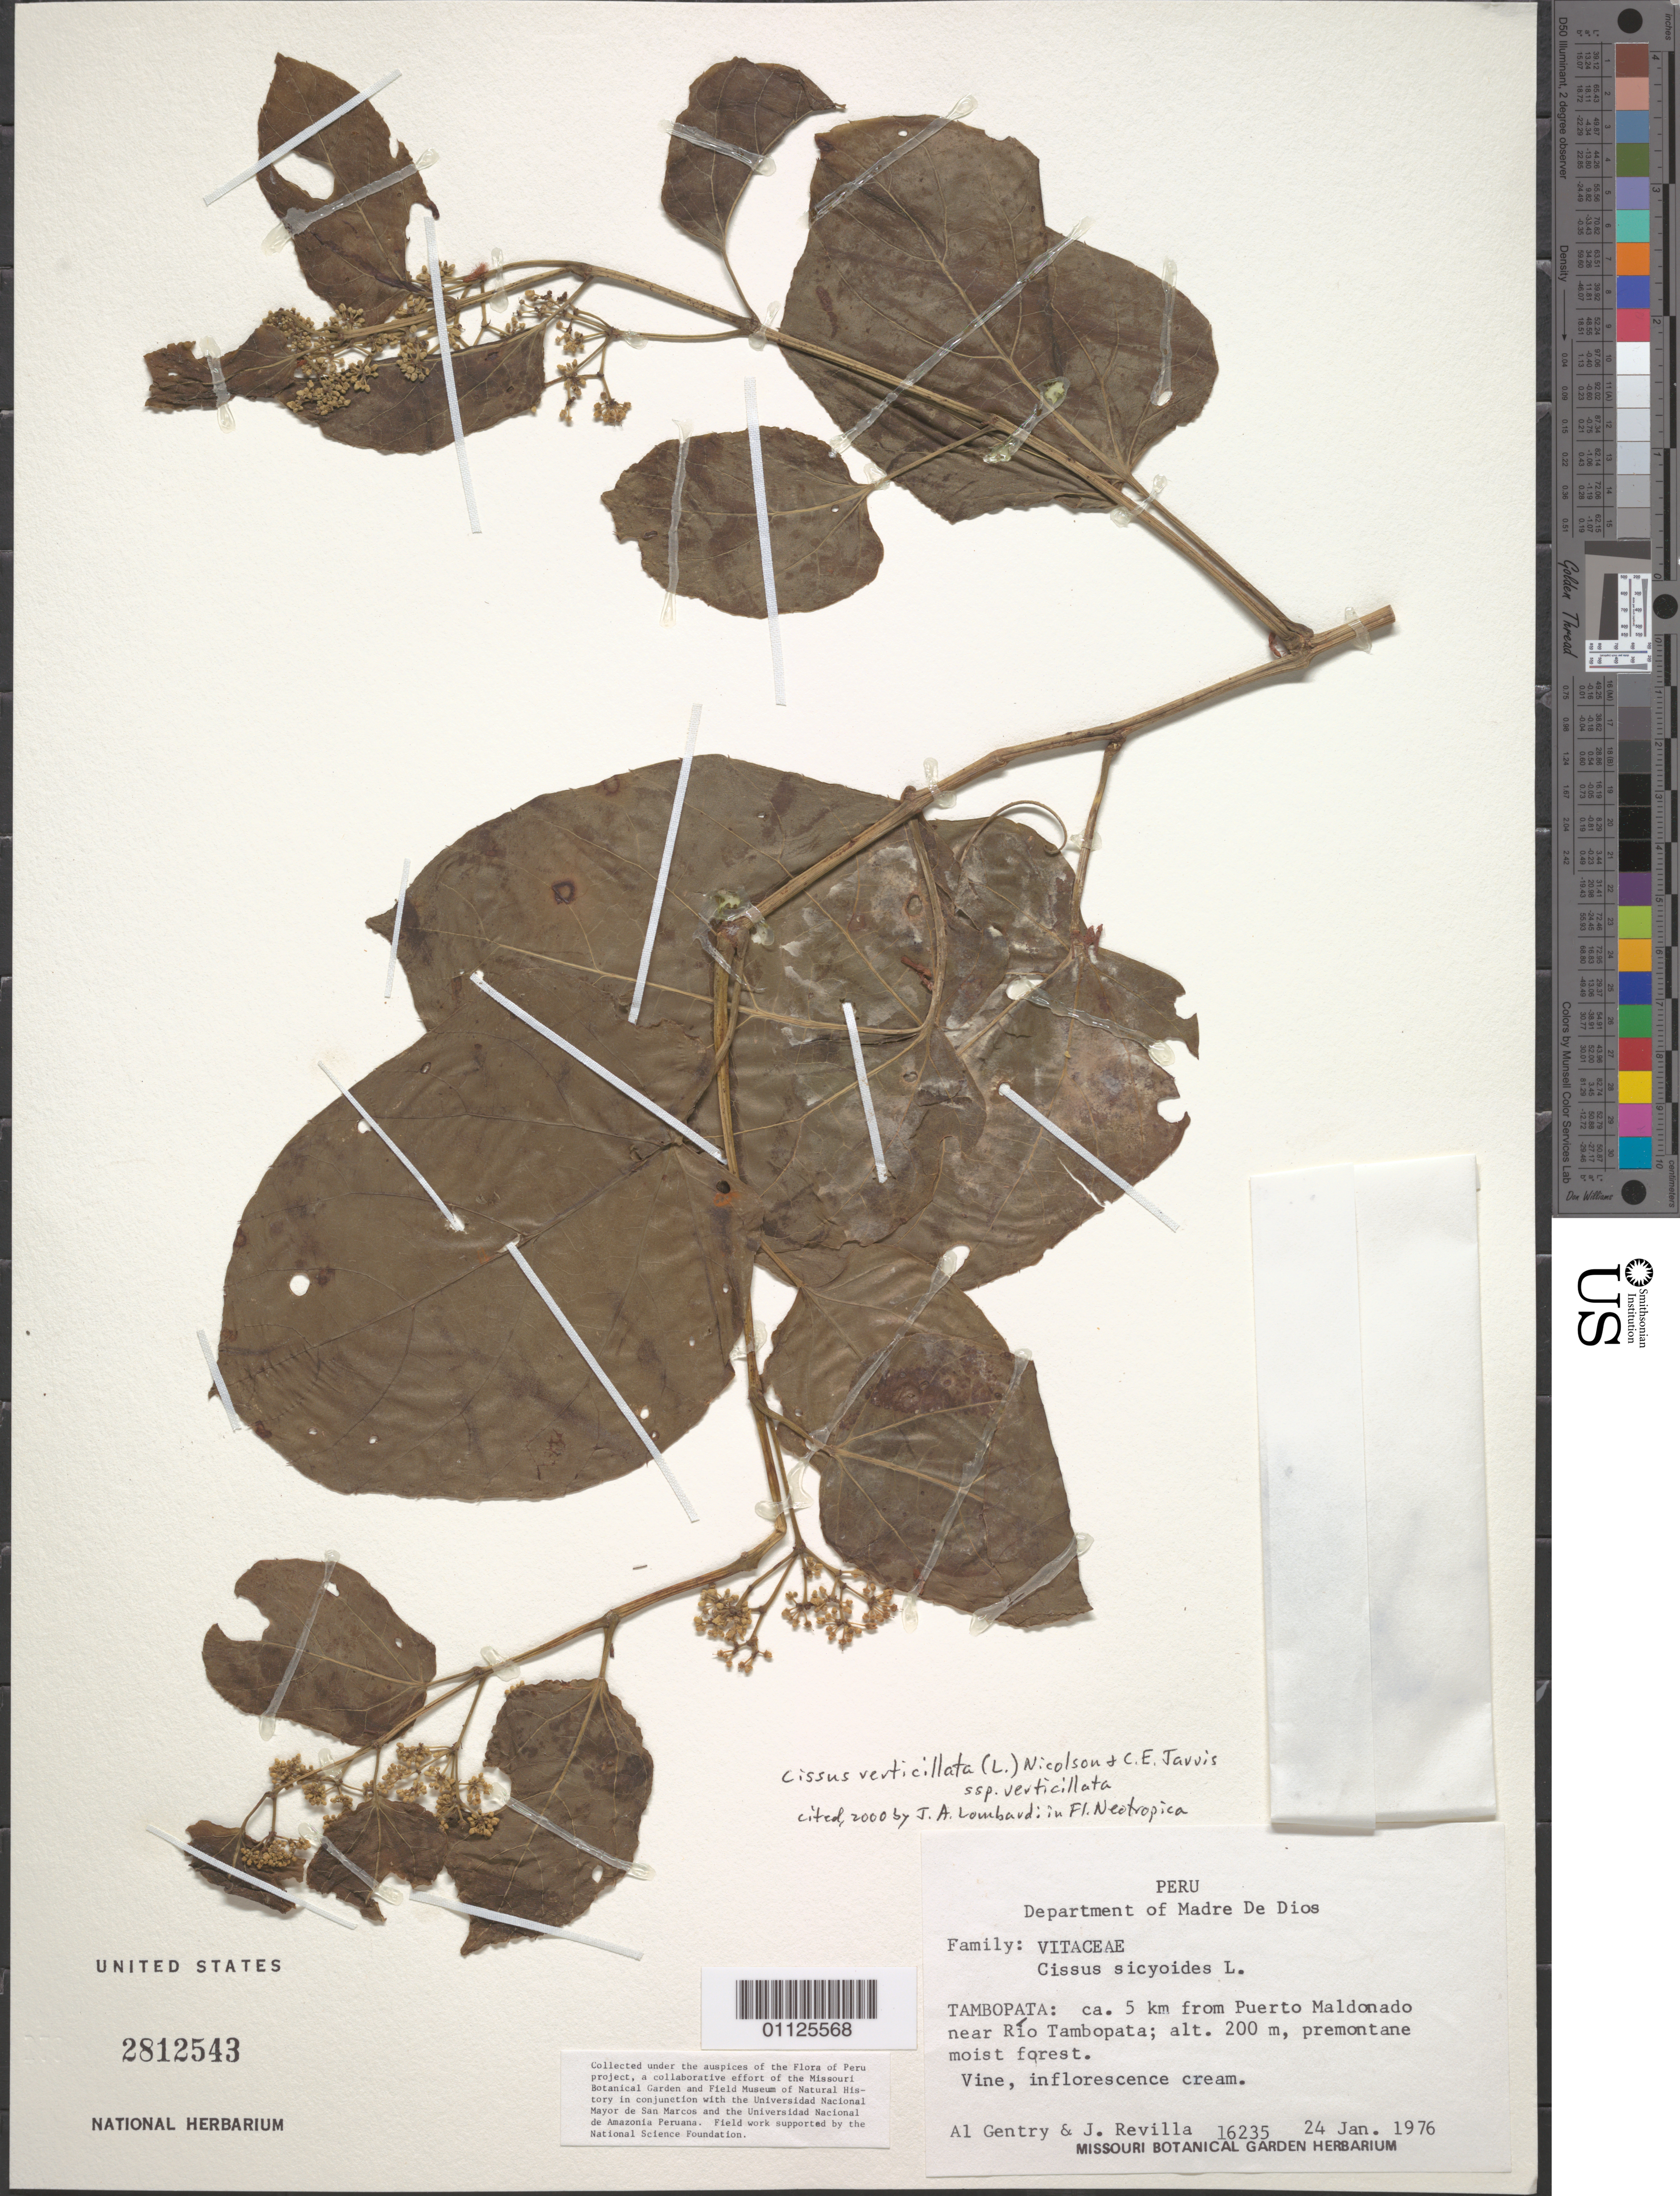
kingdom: Plantae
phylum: Tracheophyta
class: Magnoliopsida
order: Vitales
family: Vitaceae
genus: Cissus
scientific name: Cissus verticillata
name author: (L.) Nicolson & C.E. Jarvis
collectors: A. H. Gentry & J. Revilla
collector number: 16235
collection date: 1976-01-24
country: Peru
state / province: Madre de Dios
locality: Tambopata: ca. 5km from Puerto Maldonado near Rio Tambopata.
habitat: Premontane moist forest. Vine.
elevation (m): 200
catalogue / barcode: US 2812543